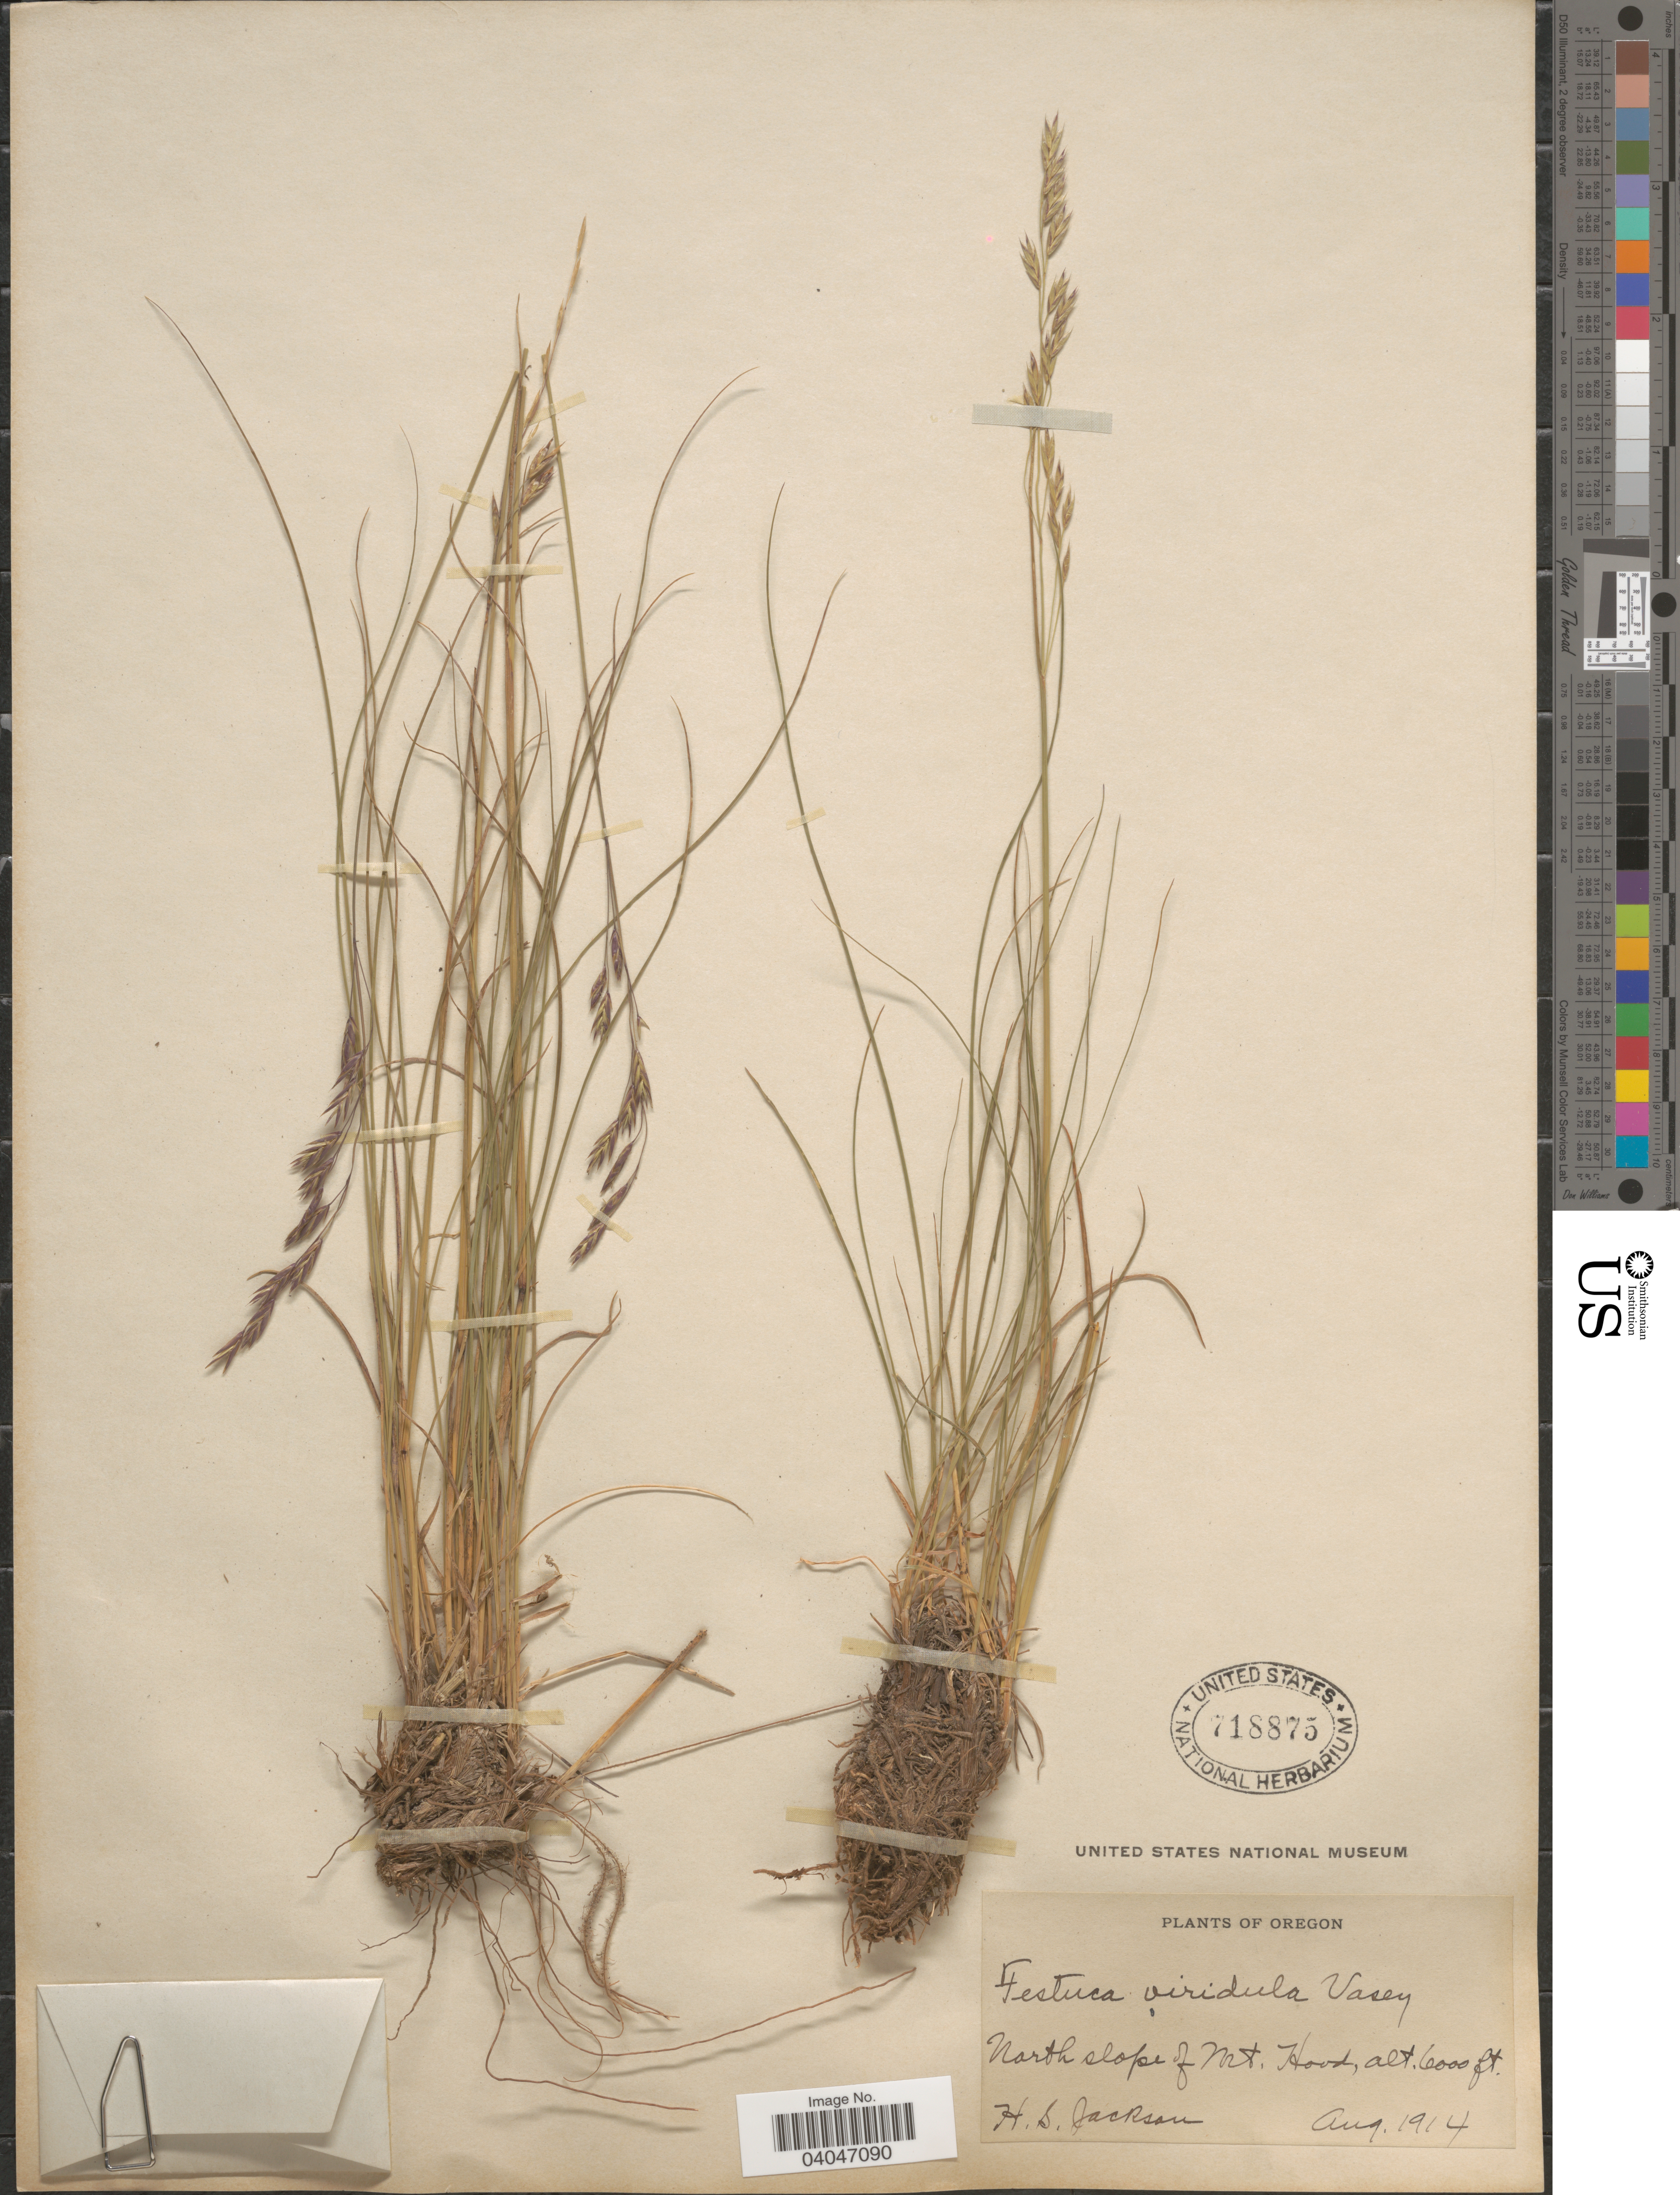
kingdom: Plantae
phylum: Tracheophyta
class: Liliopsida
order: Poales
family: Poaceae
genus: Festuca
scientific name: Festuca viridula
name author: Vasey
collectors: H. Jackson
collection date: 1914-08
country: United States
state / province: Oregon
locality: North slope of Mt. Hood.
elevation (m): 1829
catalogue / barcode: US 718875